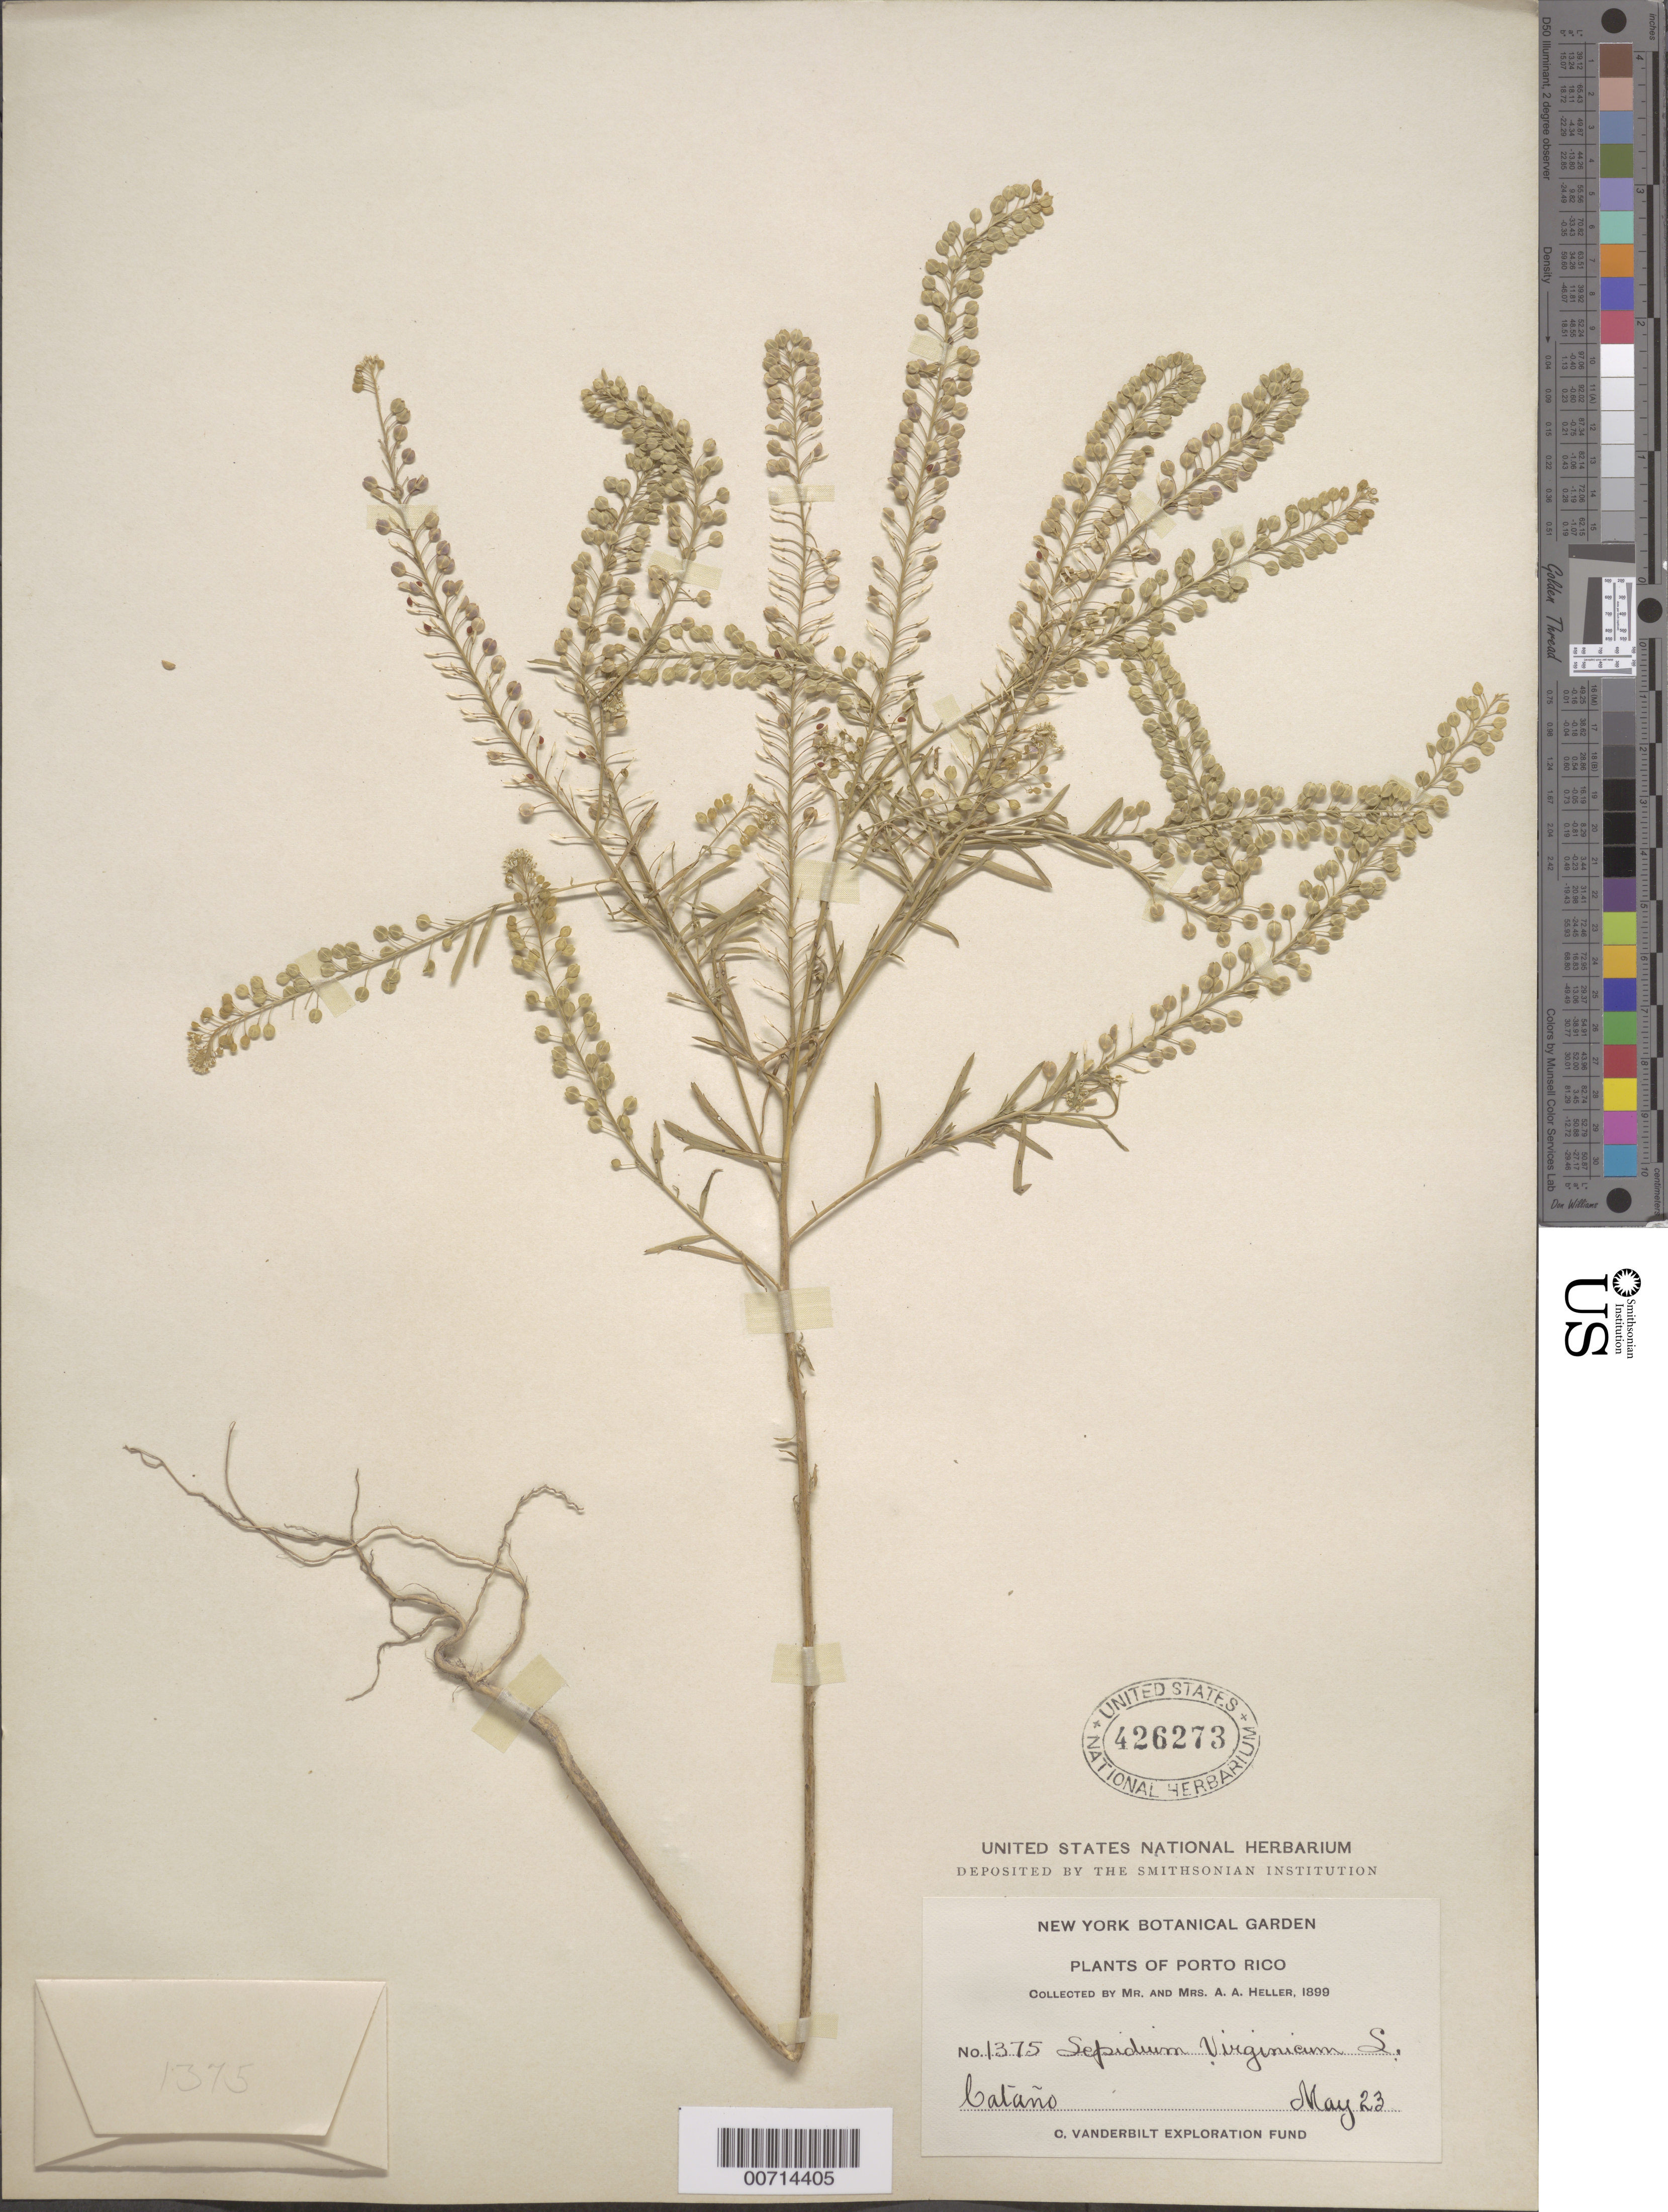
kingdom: Plantae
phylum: Tracheophyta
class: Magnoliopsida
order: Brassicales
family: Brassicaceae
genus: Lepidium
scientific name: Lepidium virginicum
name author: L.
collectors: A. A. Heller & E. G. Heller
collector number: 1375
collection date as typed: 23 May 1899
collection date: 1899-05-23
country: Puerto Rico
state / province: Cataño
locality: Cataño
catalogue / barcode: US 426273